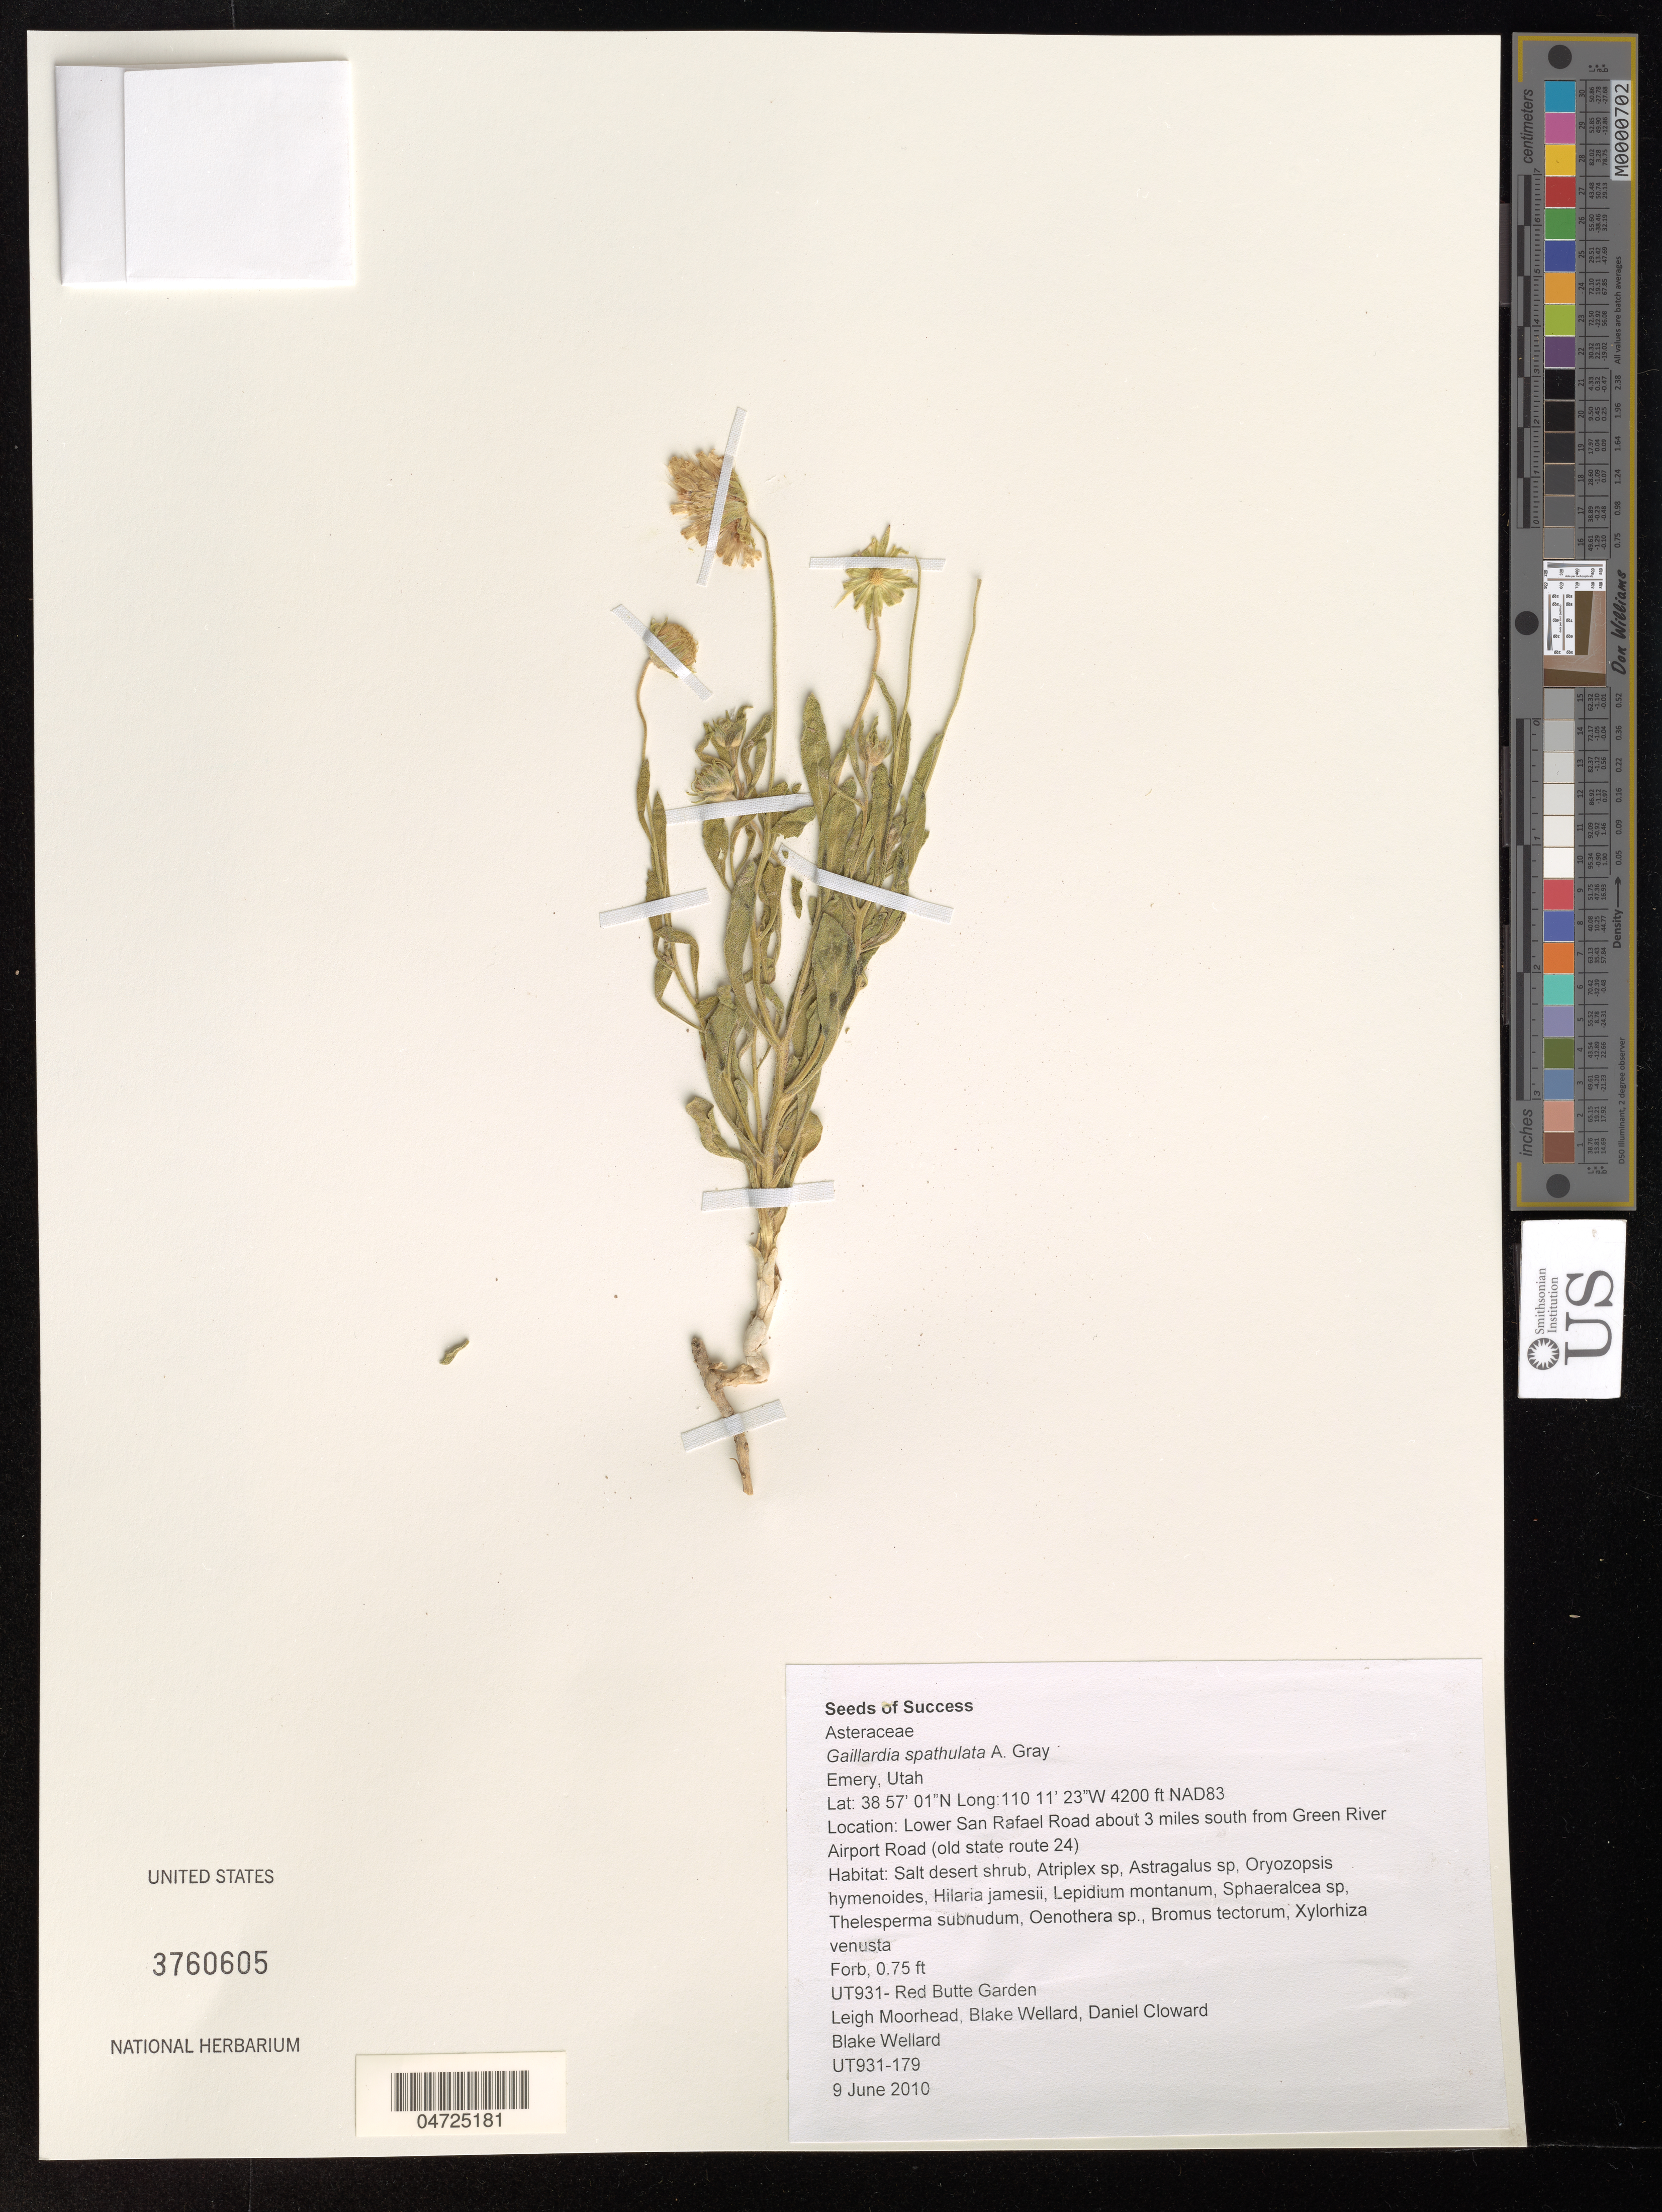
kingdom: Plantae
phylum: Tracheophyta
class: Magnoliopsida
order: Asterales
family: Asteraceae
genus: Gaillardia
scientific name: Gaillardia spathulata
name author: A. Gray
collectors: L. Moorhead, B. Wellard & D. Cloward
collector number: UT931-179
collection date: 2010-06-09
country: United States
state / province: Utah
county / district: Emery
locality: Emery. NAD83. Lower San Rafael Road about 3 miles south from Green River Airport Road (old state route 24). UT931-Red Butte Garden.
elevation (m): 1280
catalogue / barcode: US 3760605